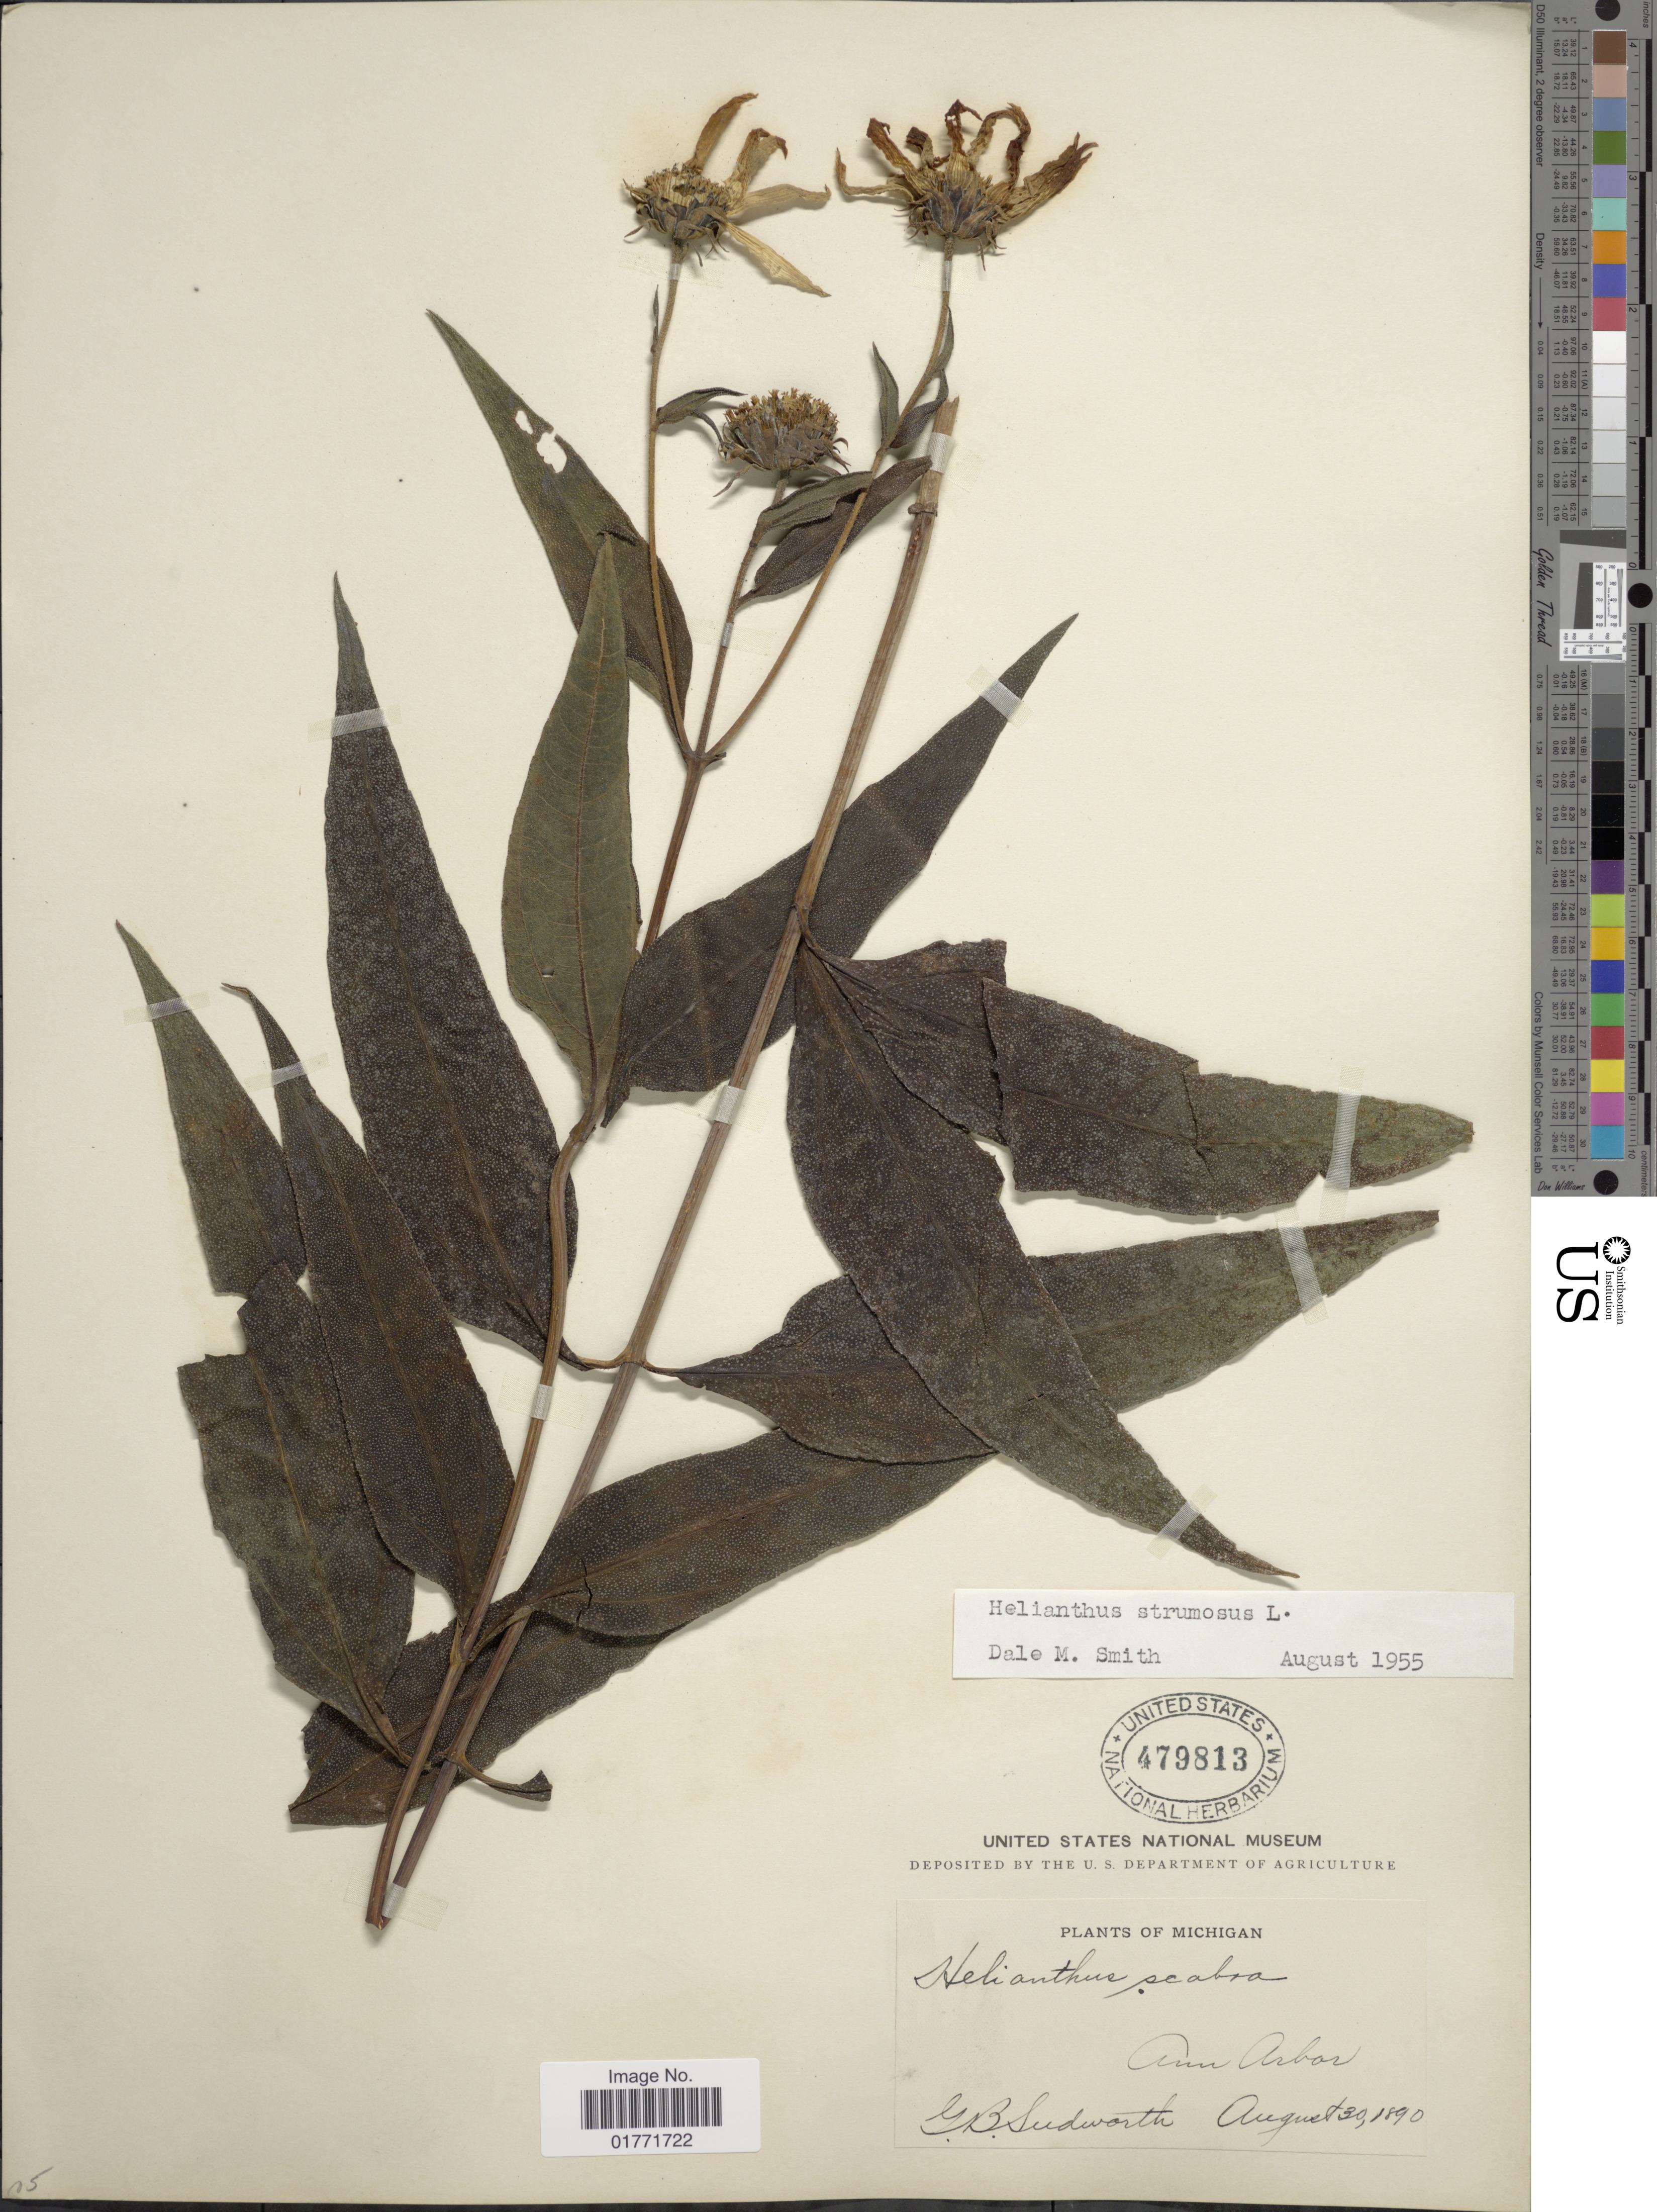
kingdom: Plantae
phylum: Tracheophyta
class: Magnoliopsida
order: Asterales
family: Asteraceae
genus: Helianthus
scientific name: Helianthus strumosus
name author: L.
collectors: G. B. Sudworth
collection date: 1890-08-30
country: United States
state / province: Michigan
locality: Ann Arbor.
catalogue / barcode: US 479813